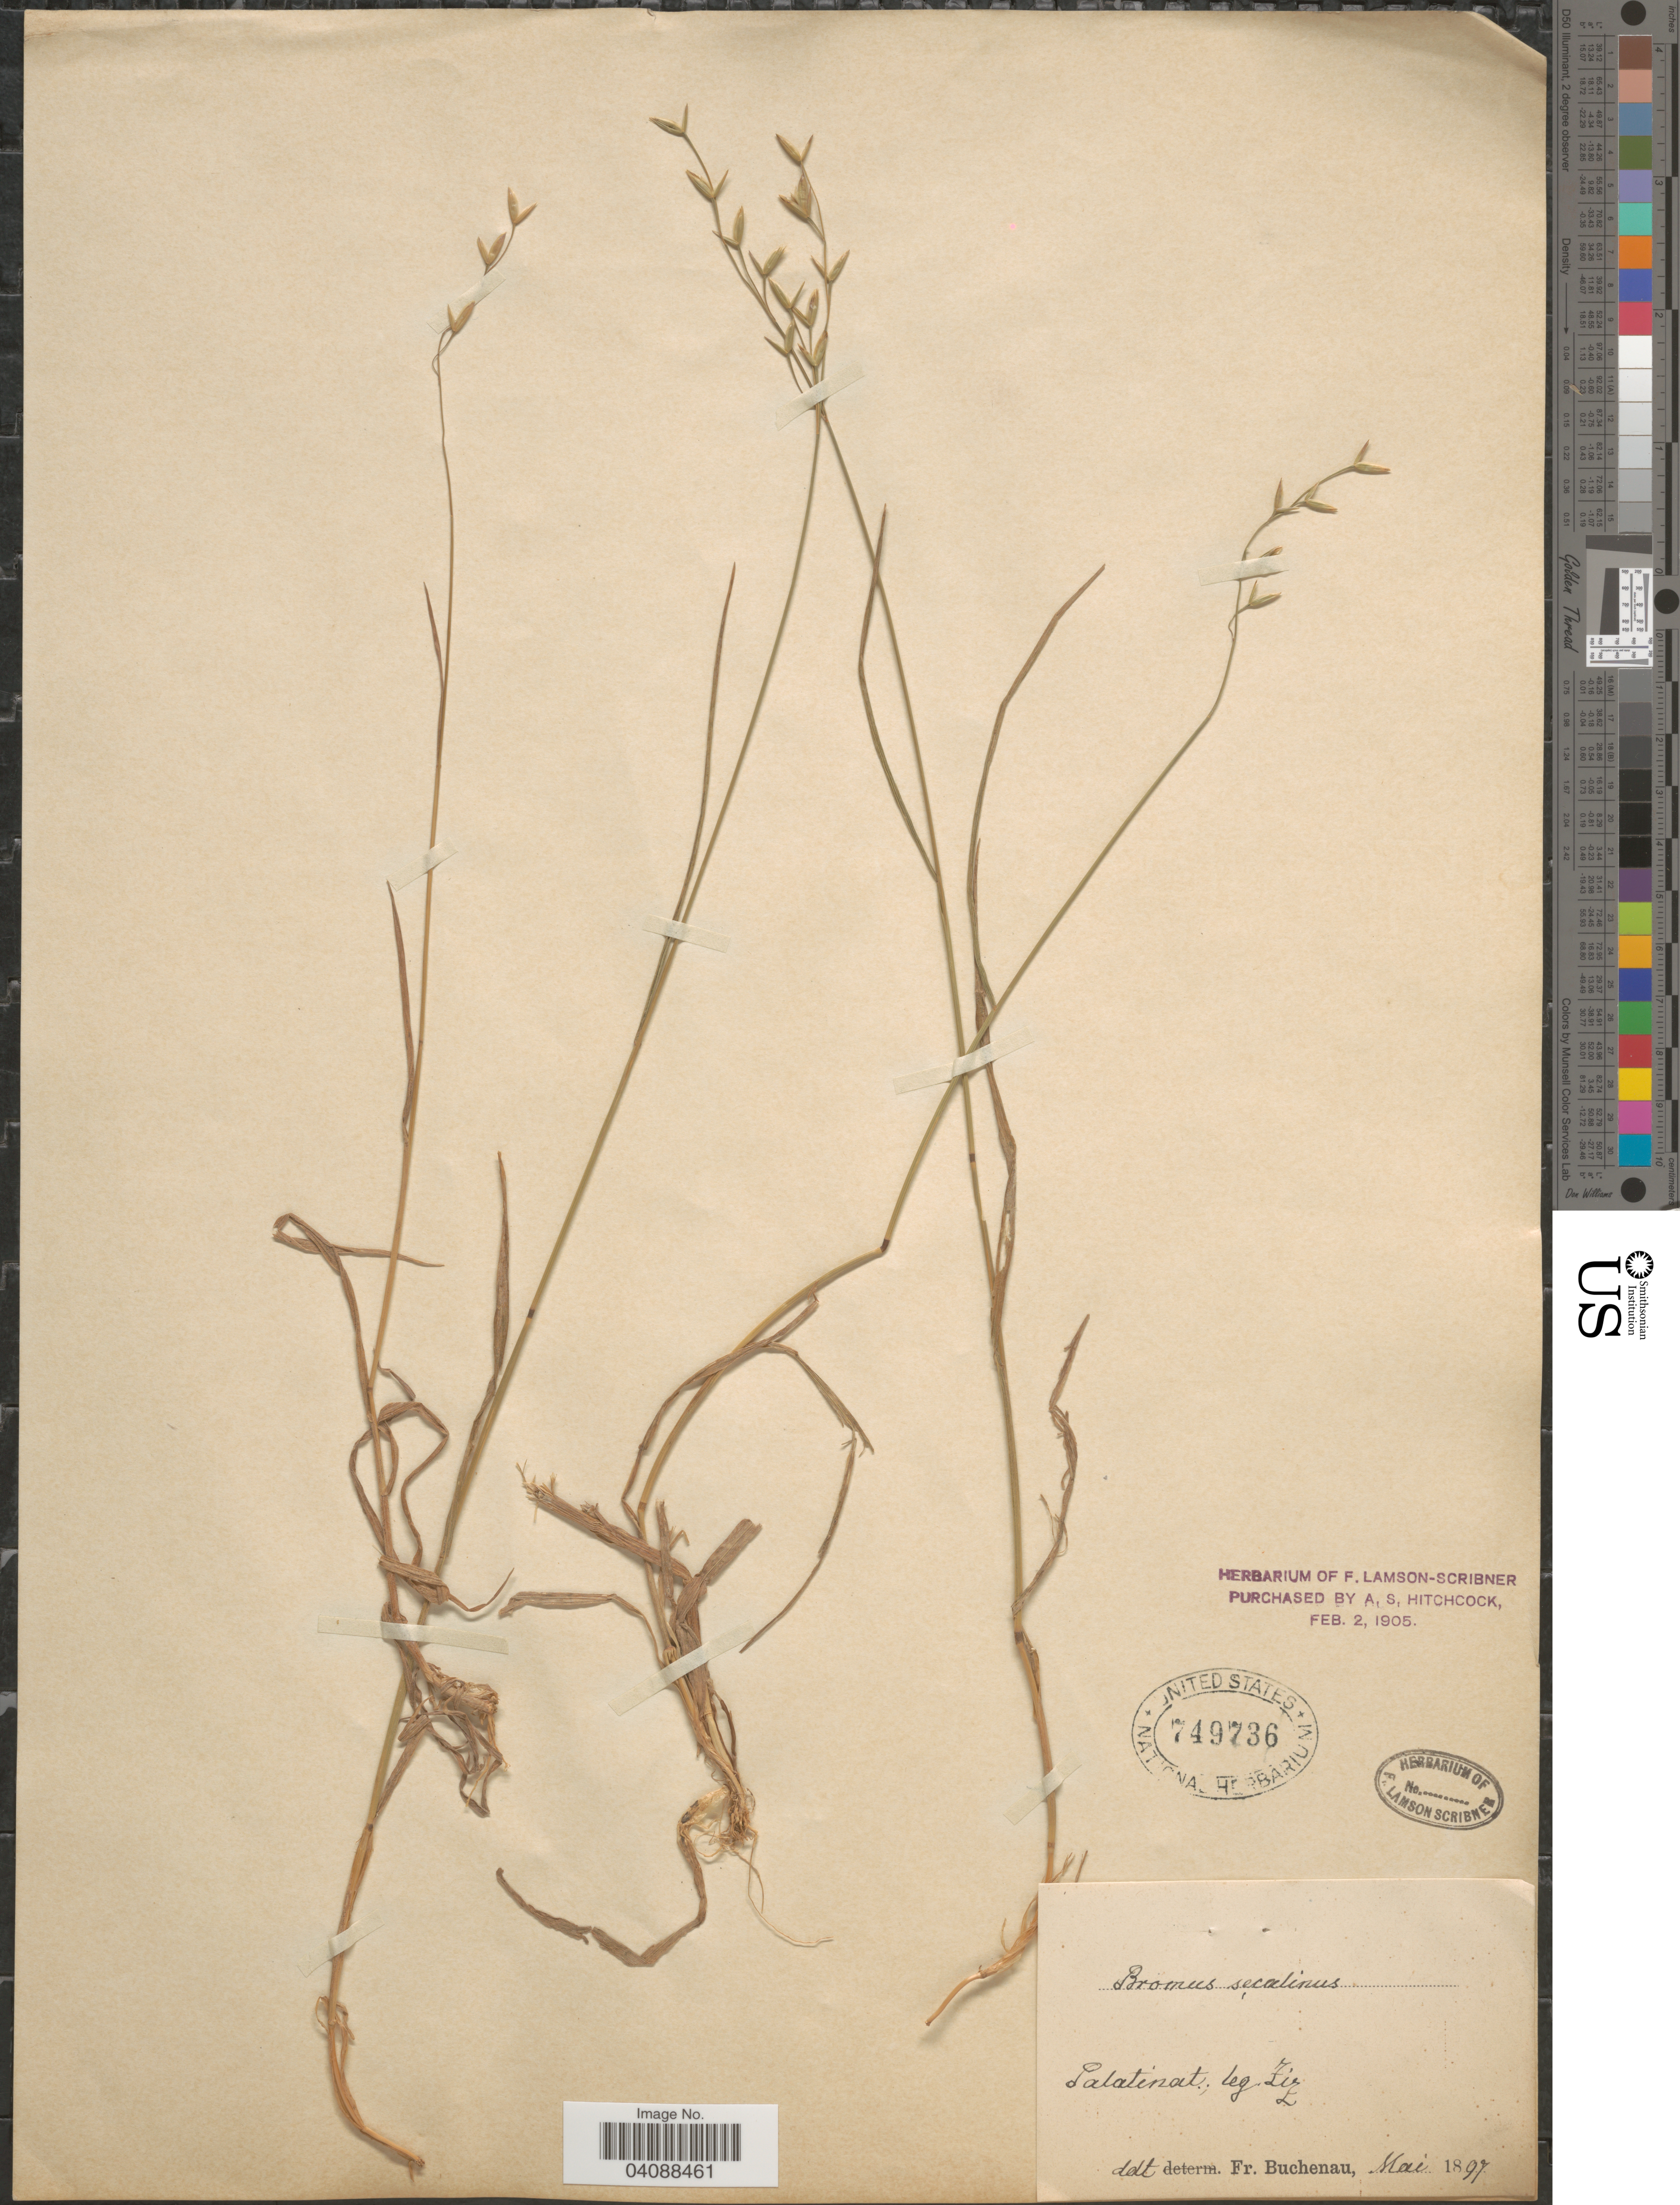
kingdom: Plantae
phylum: Tracheophyta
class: Liliopsida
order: Poales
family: Poaceae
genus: Bromus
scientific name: Bromus secalinus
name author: L.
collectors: Ziz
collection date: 1897-05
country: Germany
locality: Palatinat.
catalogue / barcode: US 749736